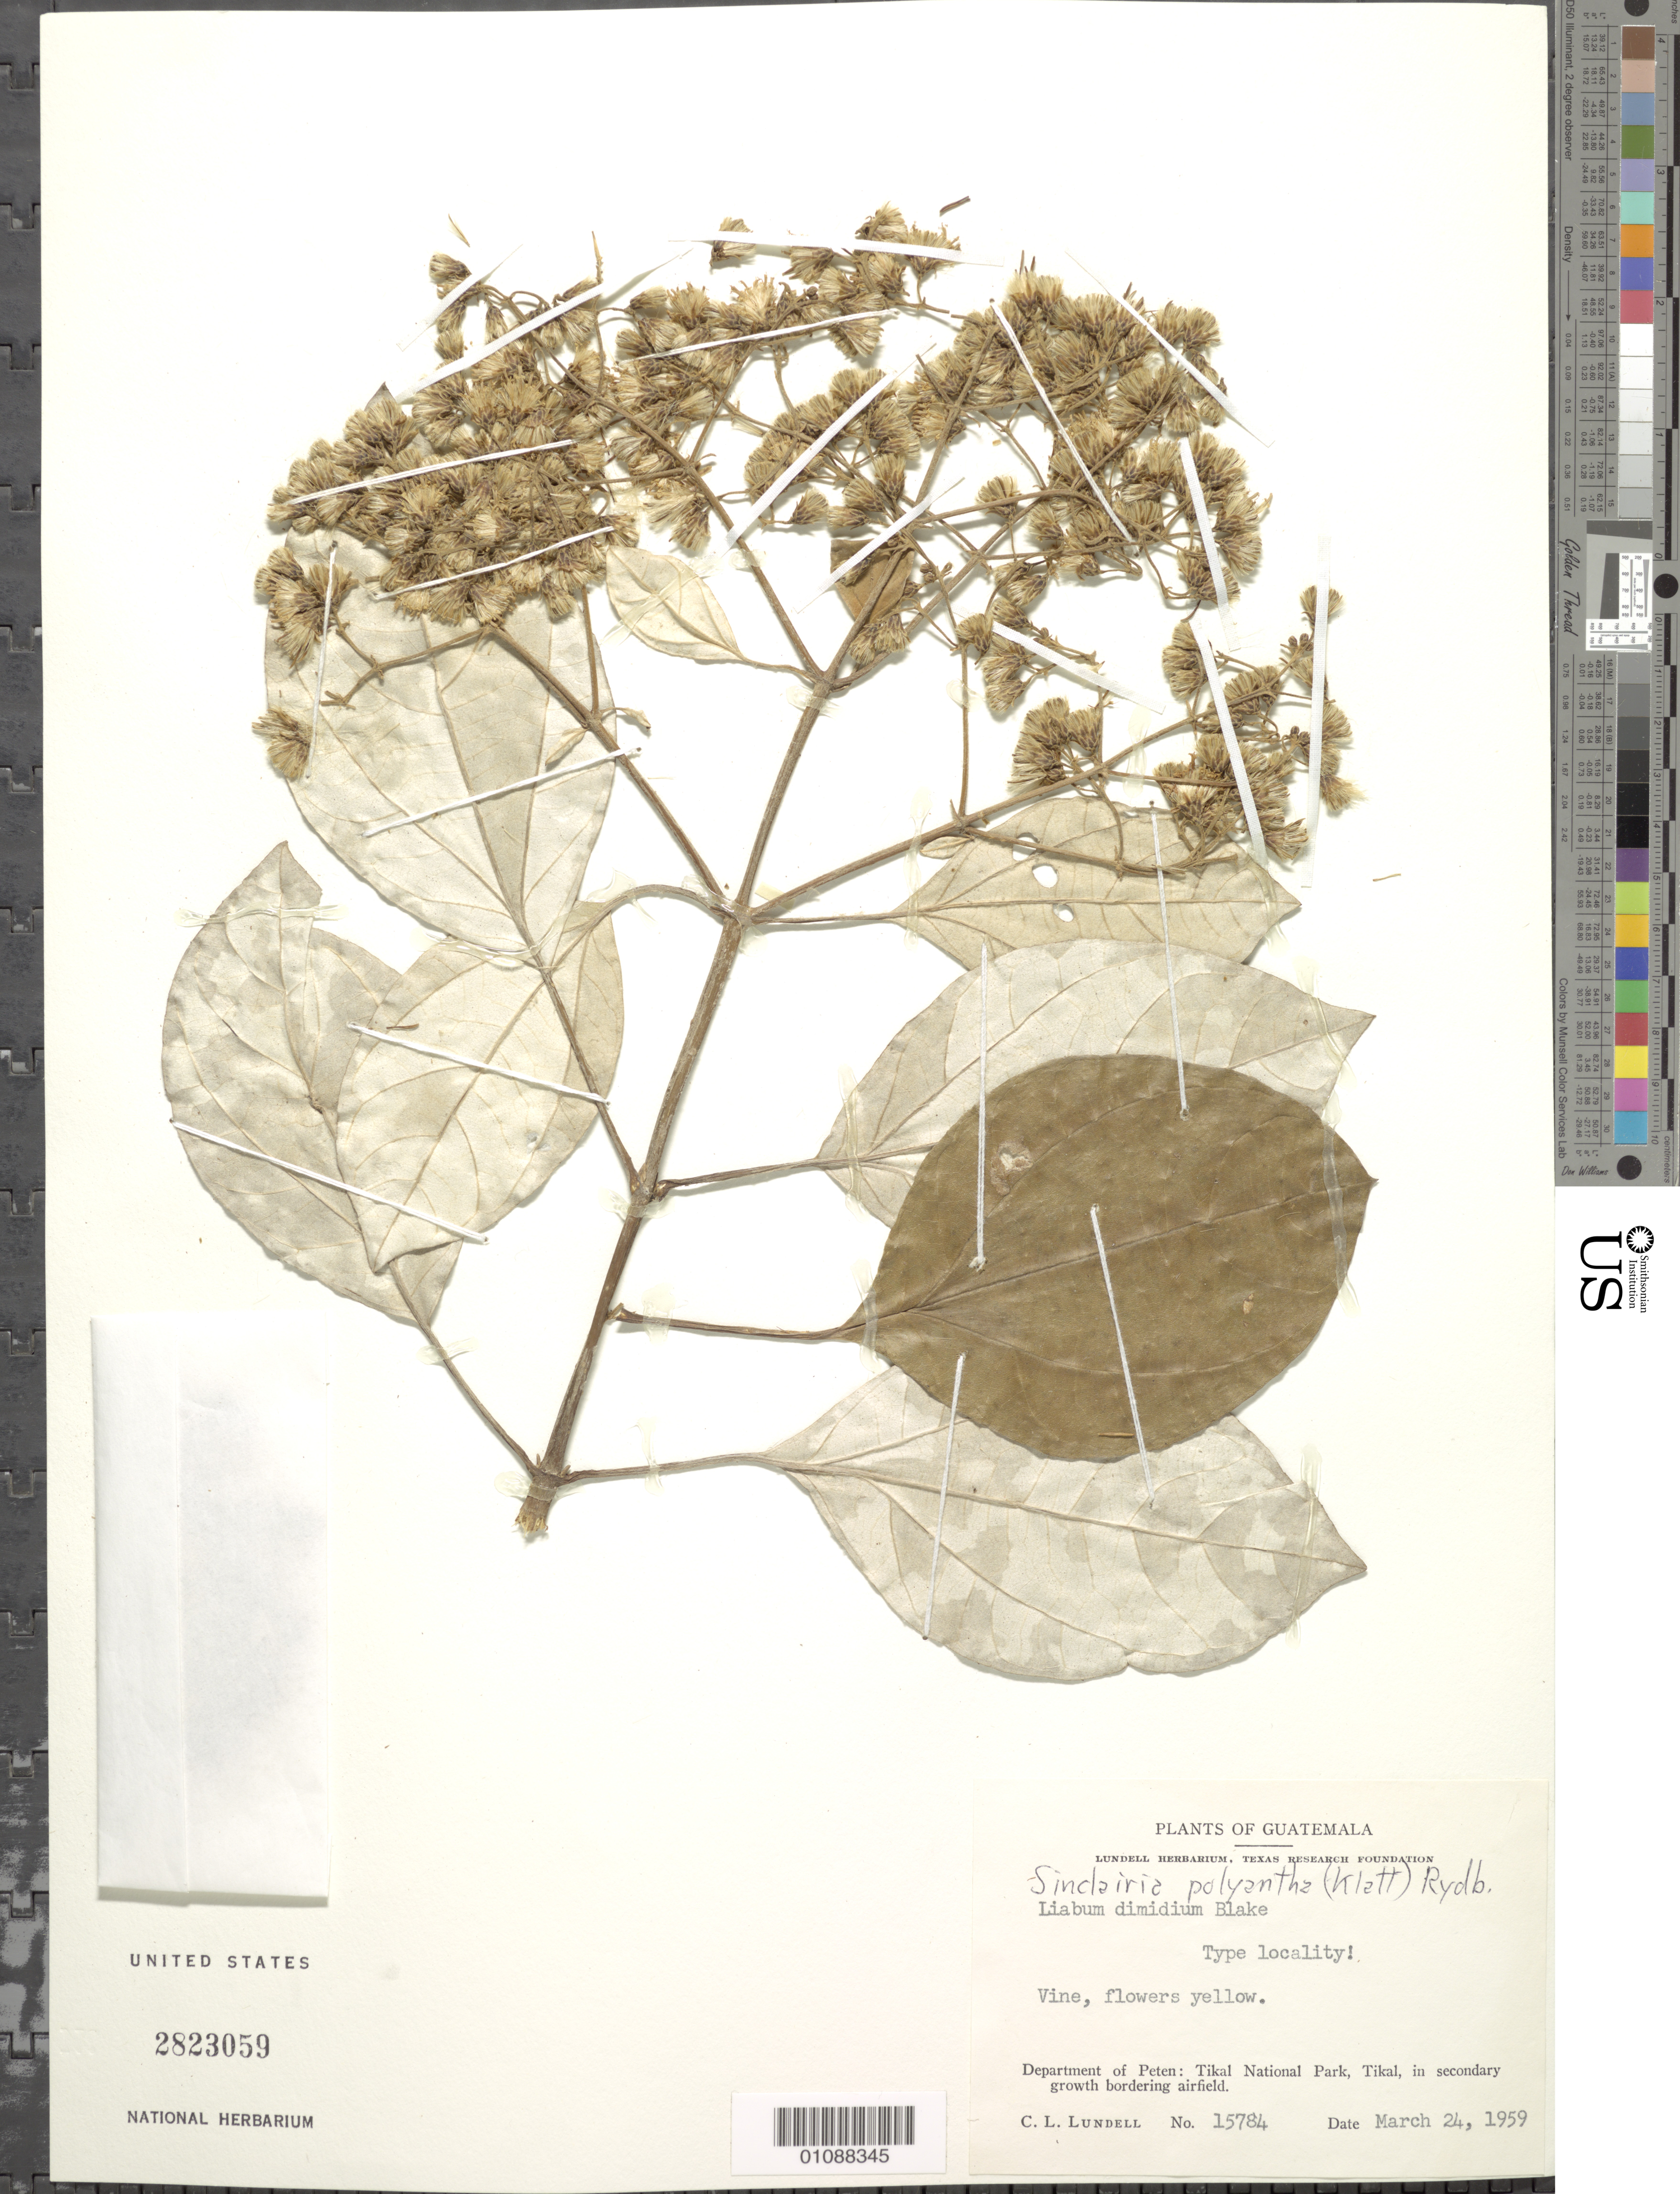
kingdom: Plantae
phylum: Tracheophyta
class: Magnoliopsida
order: Asterales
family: Asteraceae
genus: Sinclairia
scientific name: Sinclairia polyantha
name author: (Klatt) Rydb.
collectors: C. L. Lundell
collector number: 15784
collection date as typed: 24 March 1959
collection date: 1959-03-24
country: Guatemala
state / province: El Petén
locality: Tikal National Park, Tikal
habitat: Secondary growth bordering airfield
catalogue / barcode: US 2823059